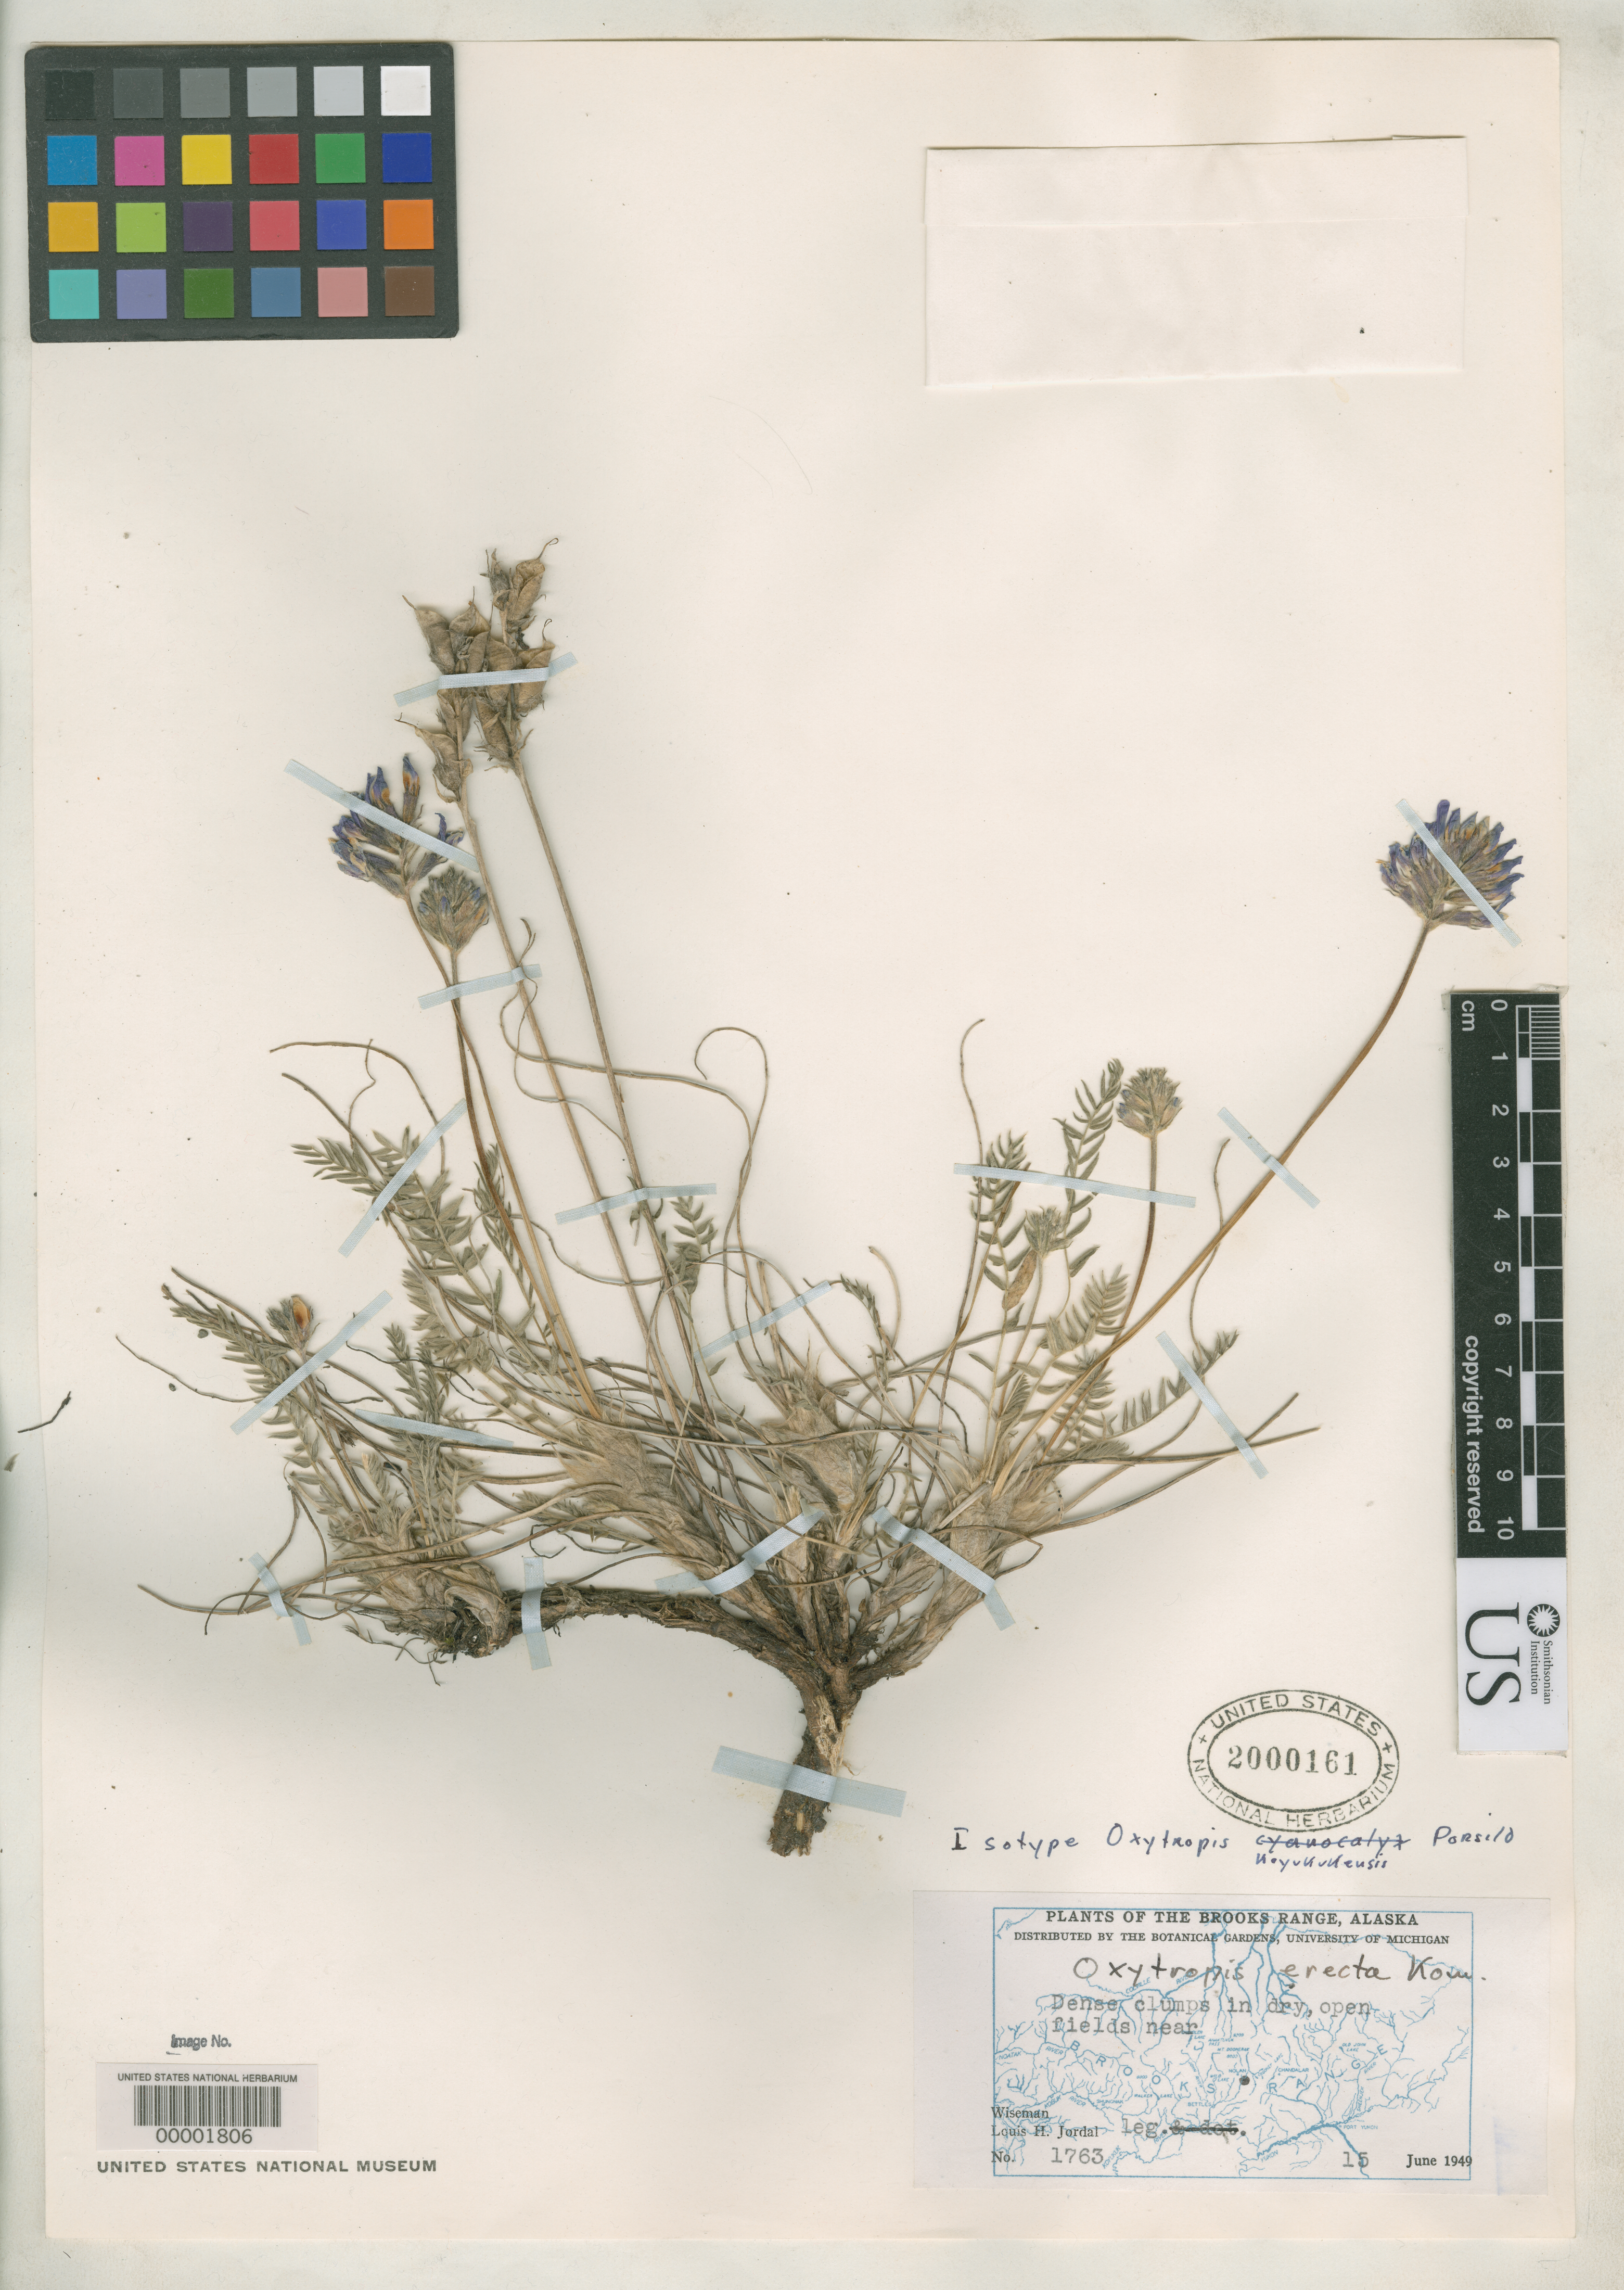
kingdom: Plantae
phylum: Tracheophyta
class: Magnoliopsida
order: Fabales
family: Fabaceae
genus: Oxytropis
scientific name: Oxytropis koyukukensis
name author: A.E. Porsild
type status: Isotype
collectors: L. Jordal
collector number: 1763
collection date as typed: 15 Jun 1949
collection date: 1949-06-15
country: United States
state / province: Alaska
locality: Brooks Range, SE of Nolan.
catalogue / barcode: US 2000161